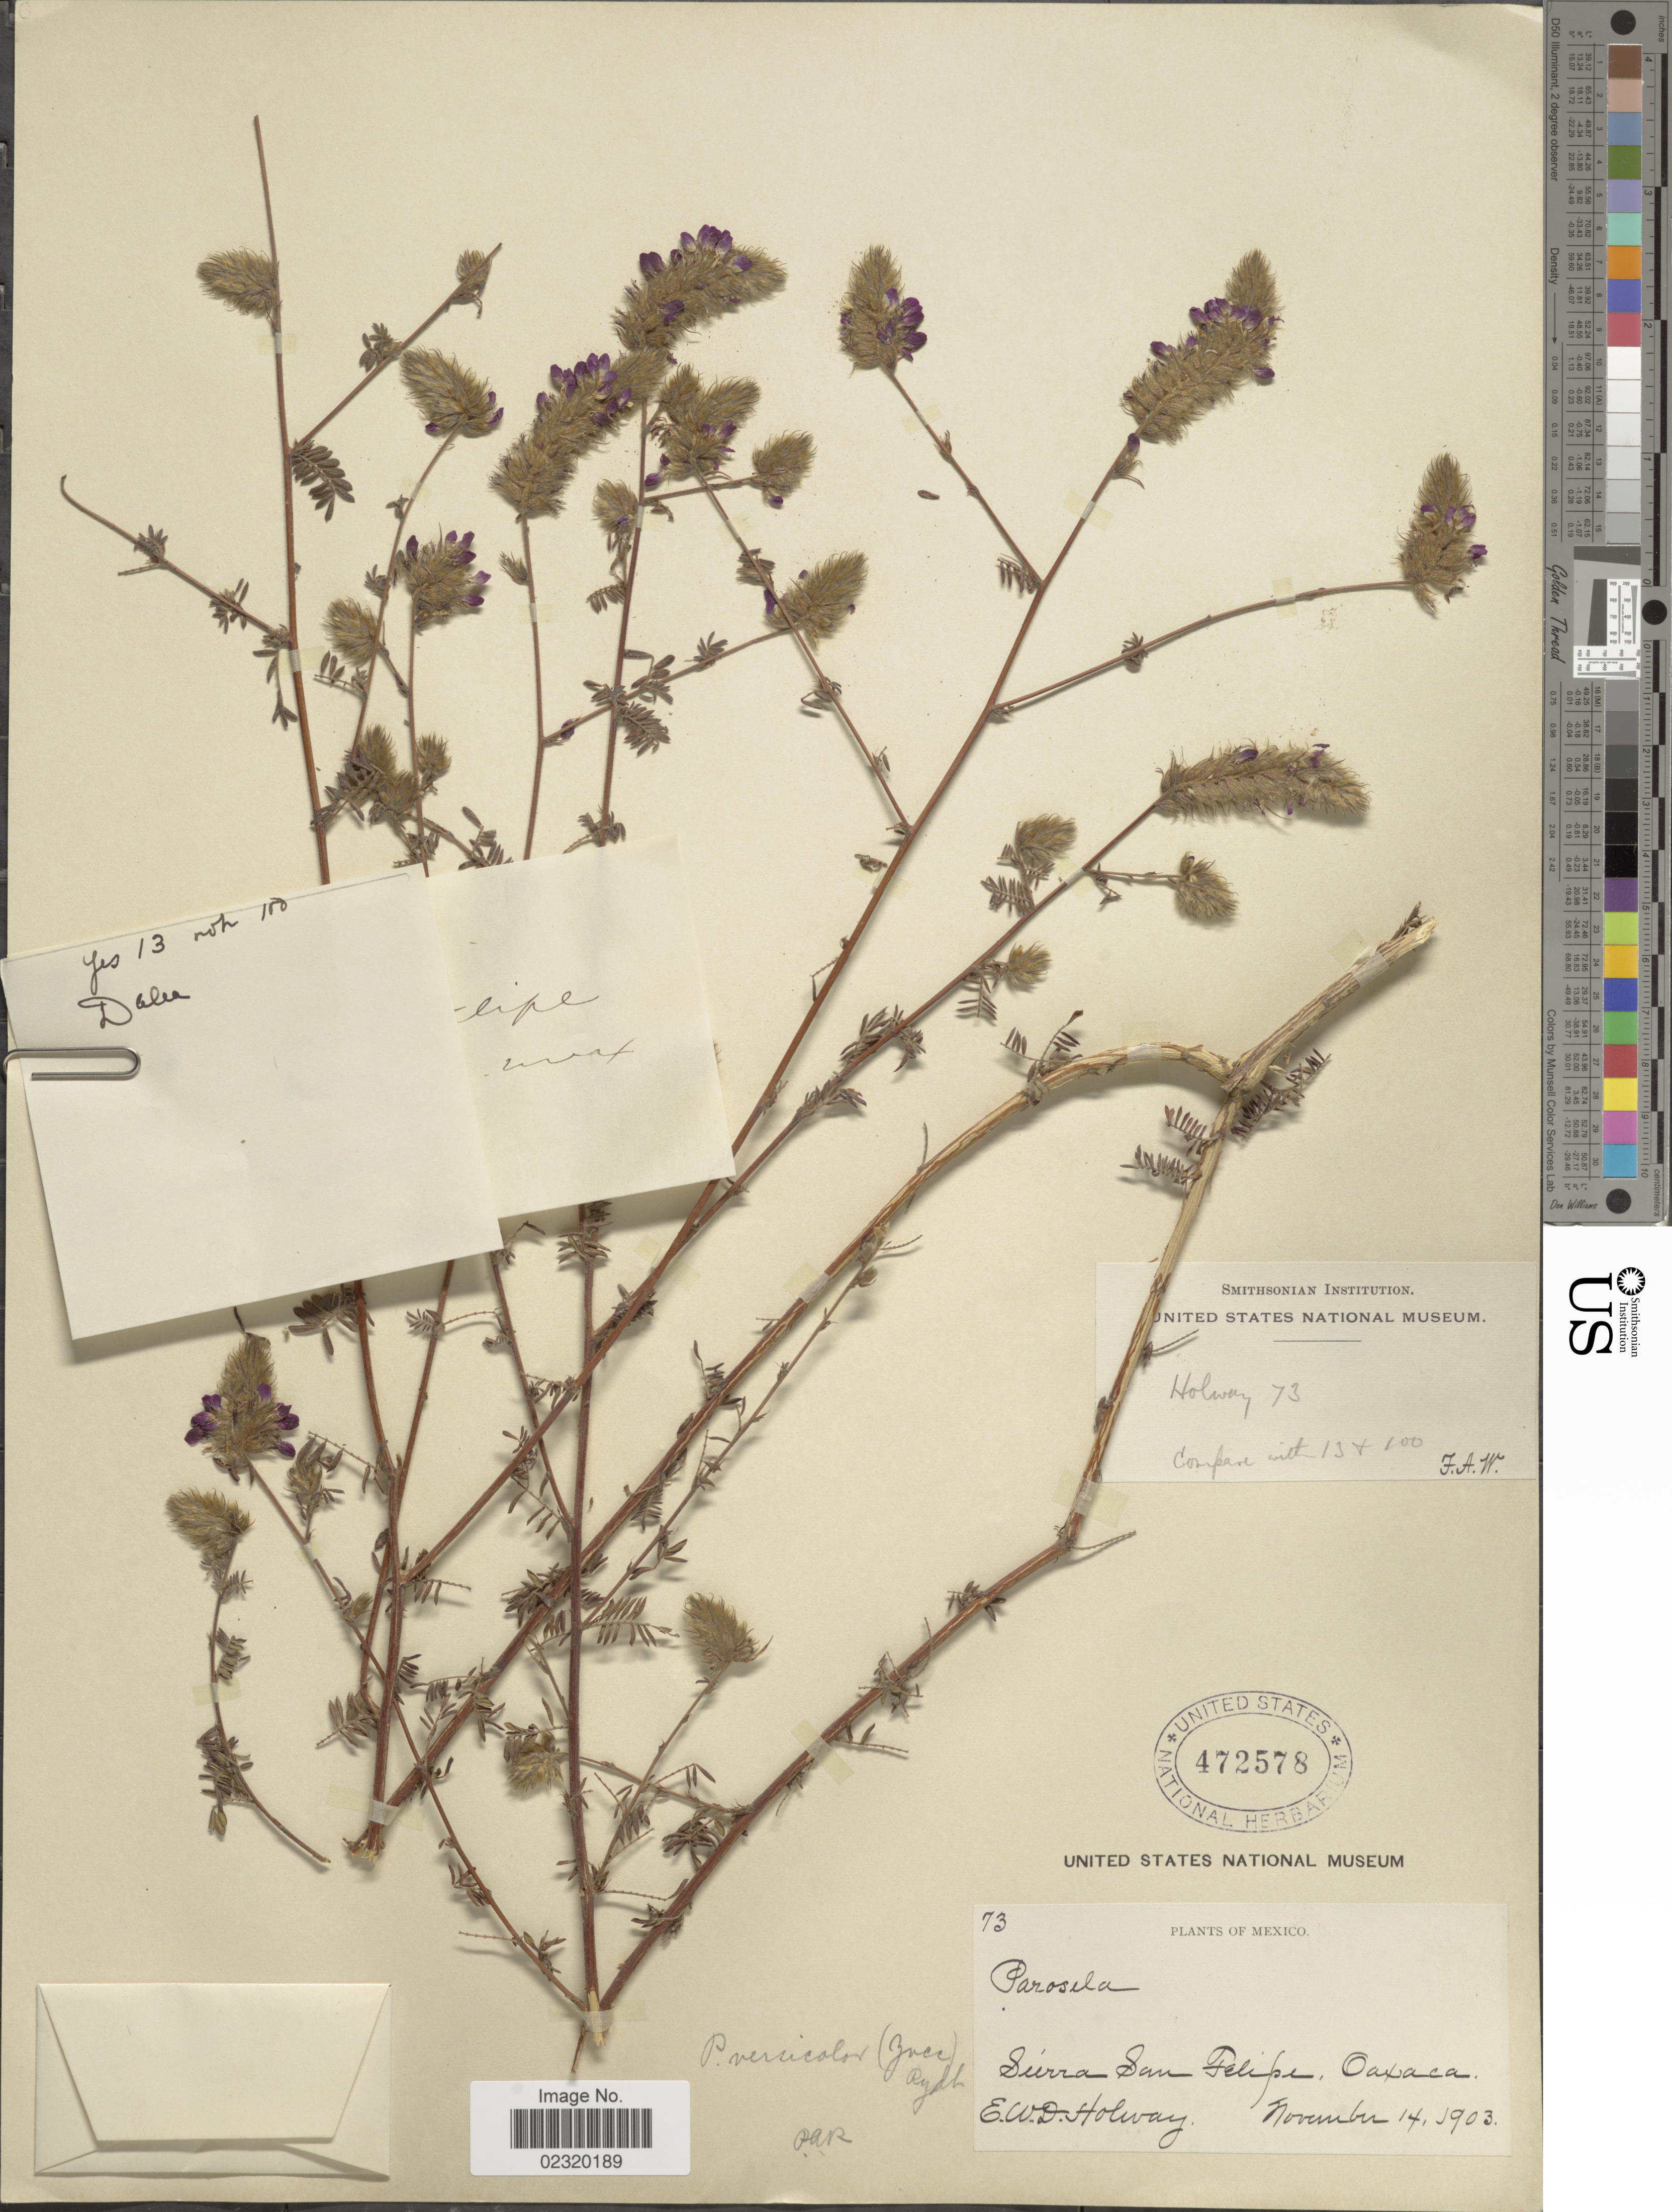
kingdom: Plantae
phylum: Tracheophyta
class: Magnoliopsida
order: Fabales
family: Fabaceae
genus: Dalea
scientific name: Dalea versicolor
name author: Zucc.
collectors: E. W. D. Holway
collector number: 73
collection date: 1903-11-14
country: Mexico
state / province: Oaxaca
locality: Sierra San Felipe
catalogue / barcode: US 472578